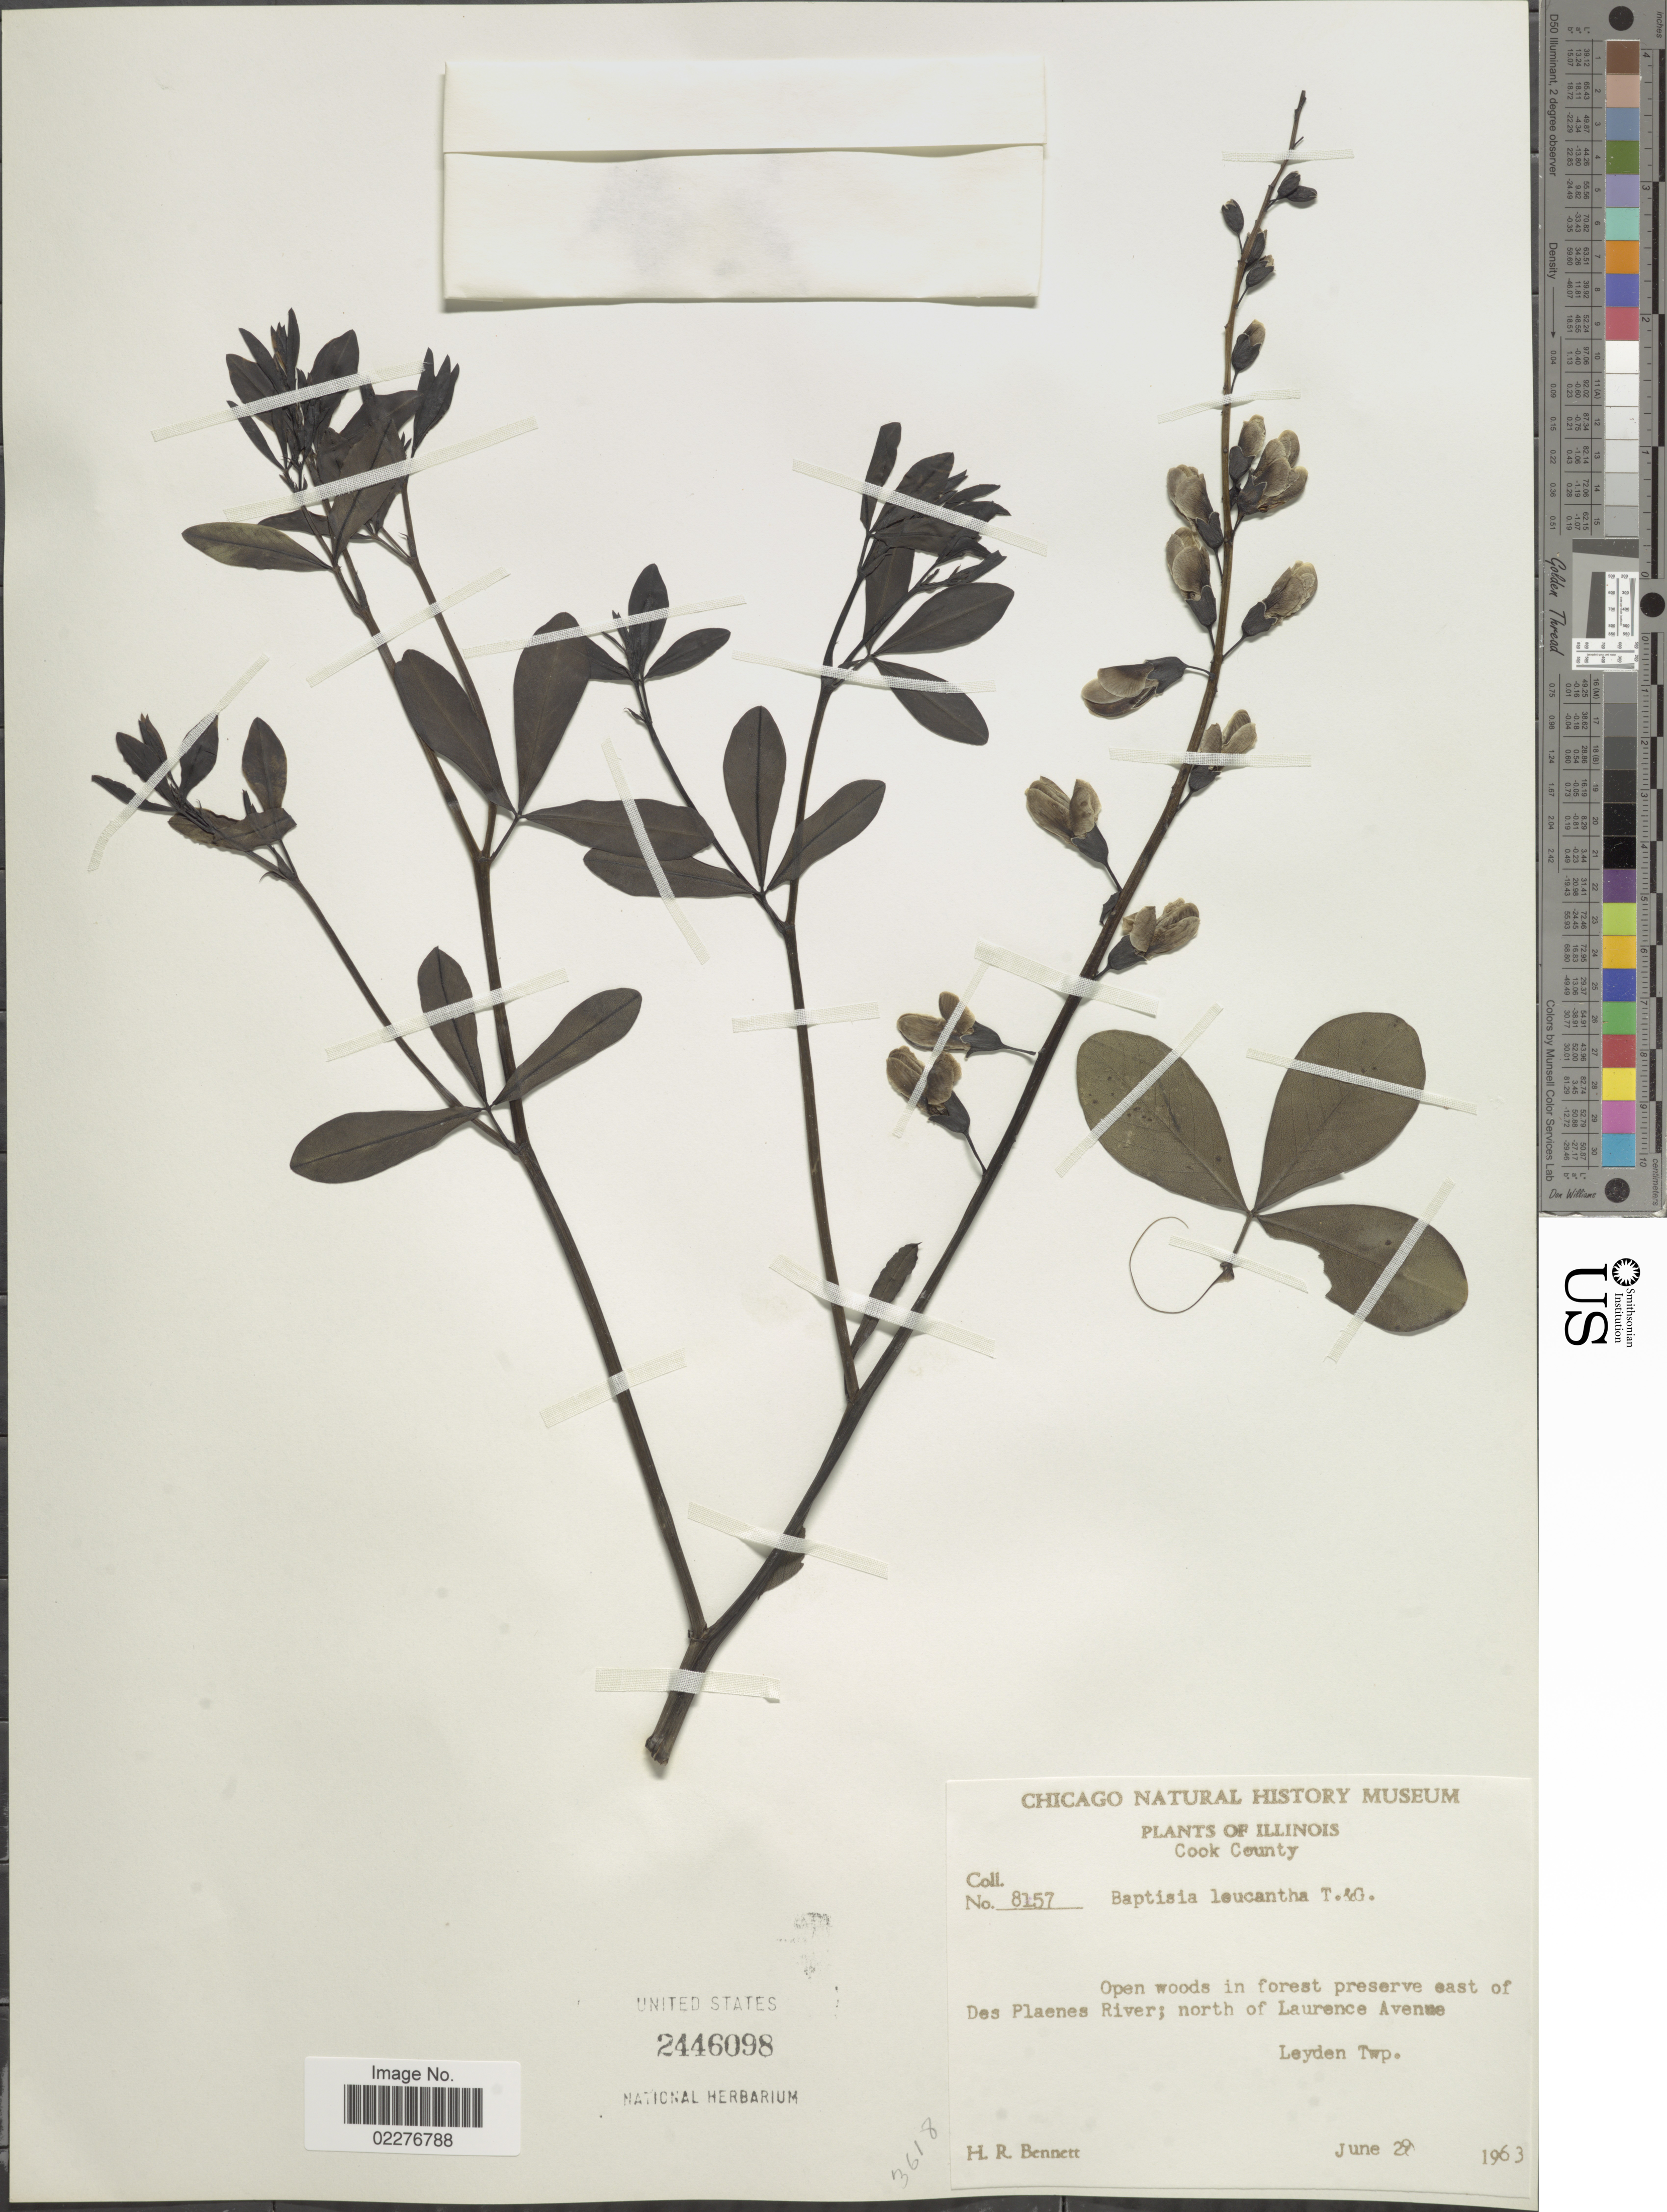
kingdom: Plantae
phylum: Tracheophyta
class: Magnoliopsida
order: Fabales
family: Fabaceae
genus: Baptisia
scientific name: Baptisia leucantha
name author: Torr. & A. Gray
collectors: H. R. Bennett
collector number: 8157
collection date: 1963-06-20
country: United States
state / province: Illinois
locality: Cook County, Open woods in forest preserve east of Des PLaenes River; north of Laurence Avenue, Leyden Twp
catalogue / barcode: US 2446098